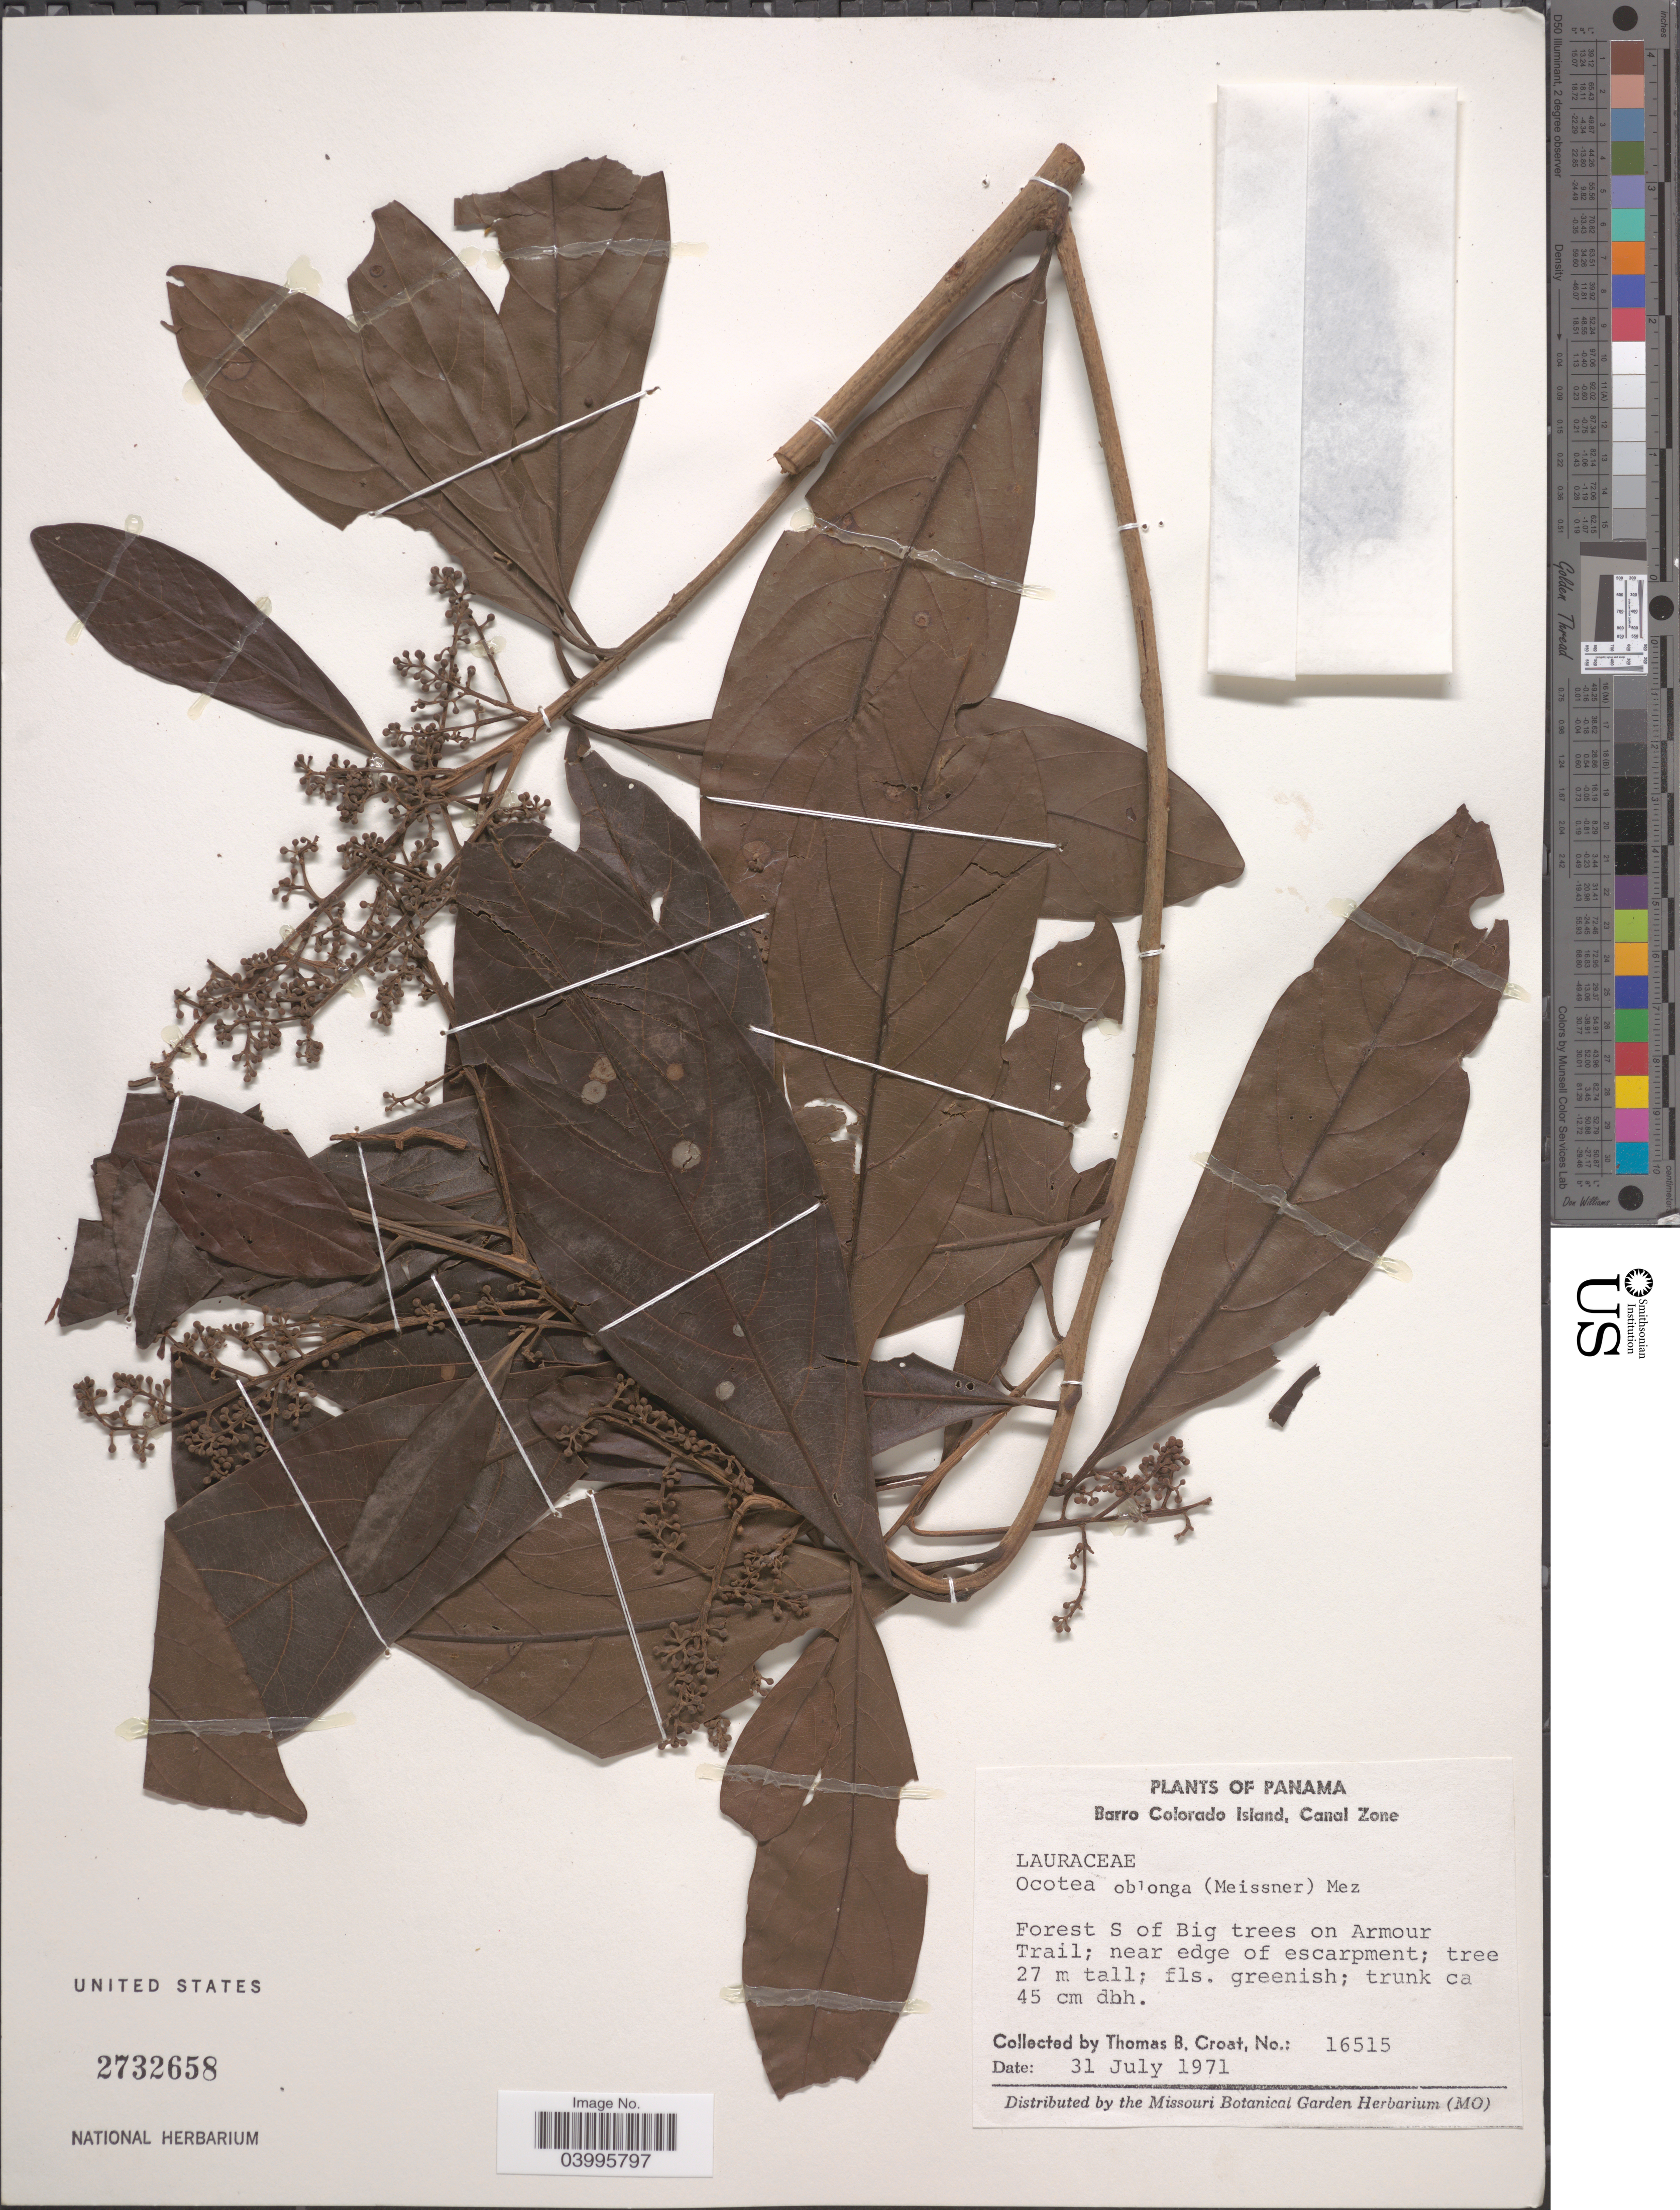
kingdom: Plantae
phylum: Tracheophyta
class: Magnoliopsida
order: Laurales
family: Lauraceae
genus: Ocotea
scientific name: Ocotea oblonga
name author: (Meisn.) Mez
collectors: T. B. Croat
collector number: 16515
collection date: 1971-07-31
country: Panama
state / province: Panamá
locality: Barro Colorado Island, Canal Zone. Forest S of Big trees on Armour Trail; near edge of escarpment.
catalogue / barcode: US 2732658